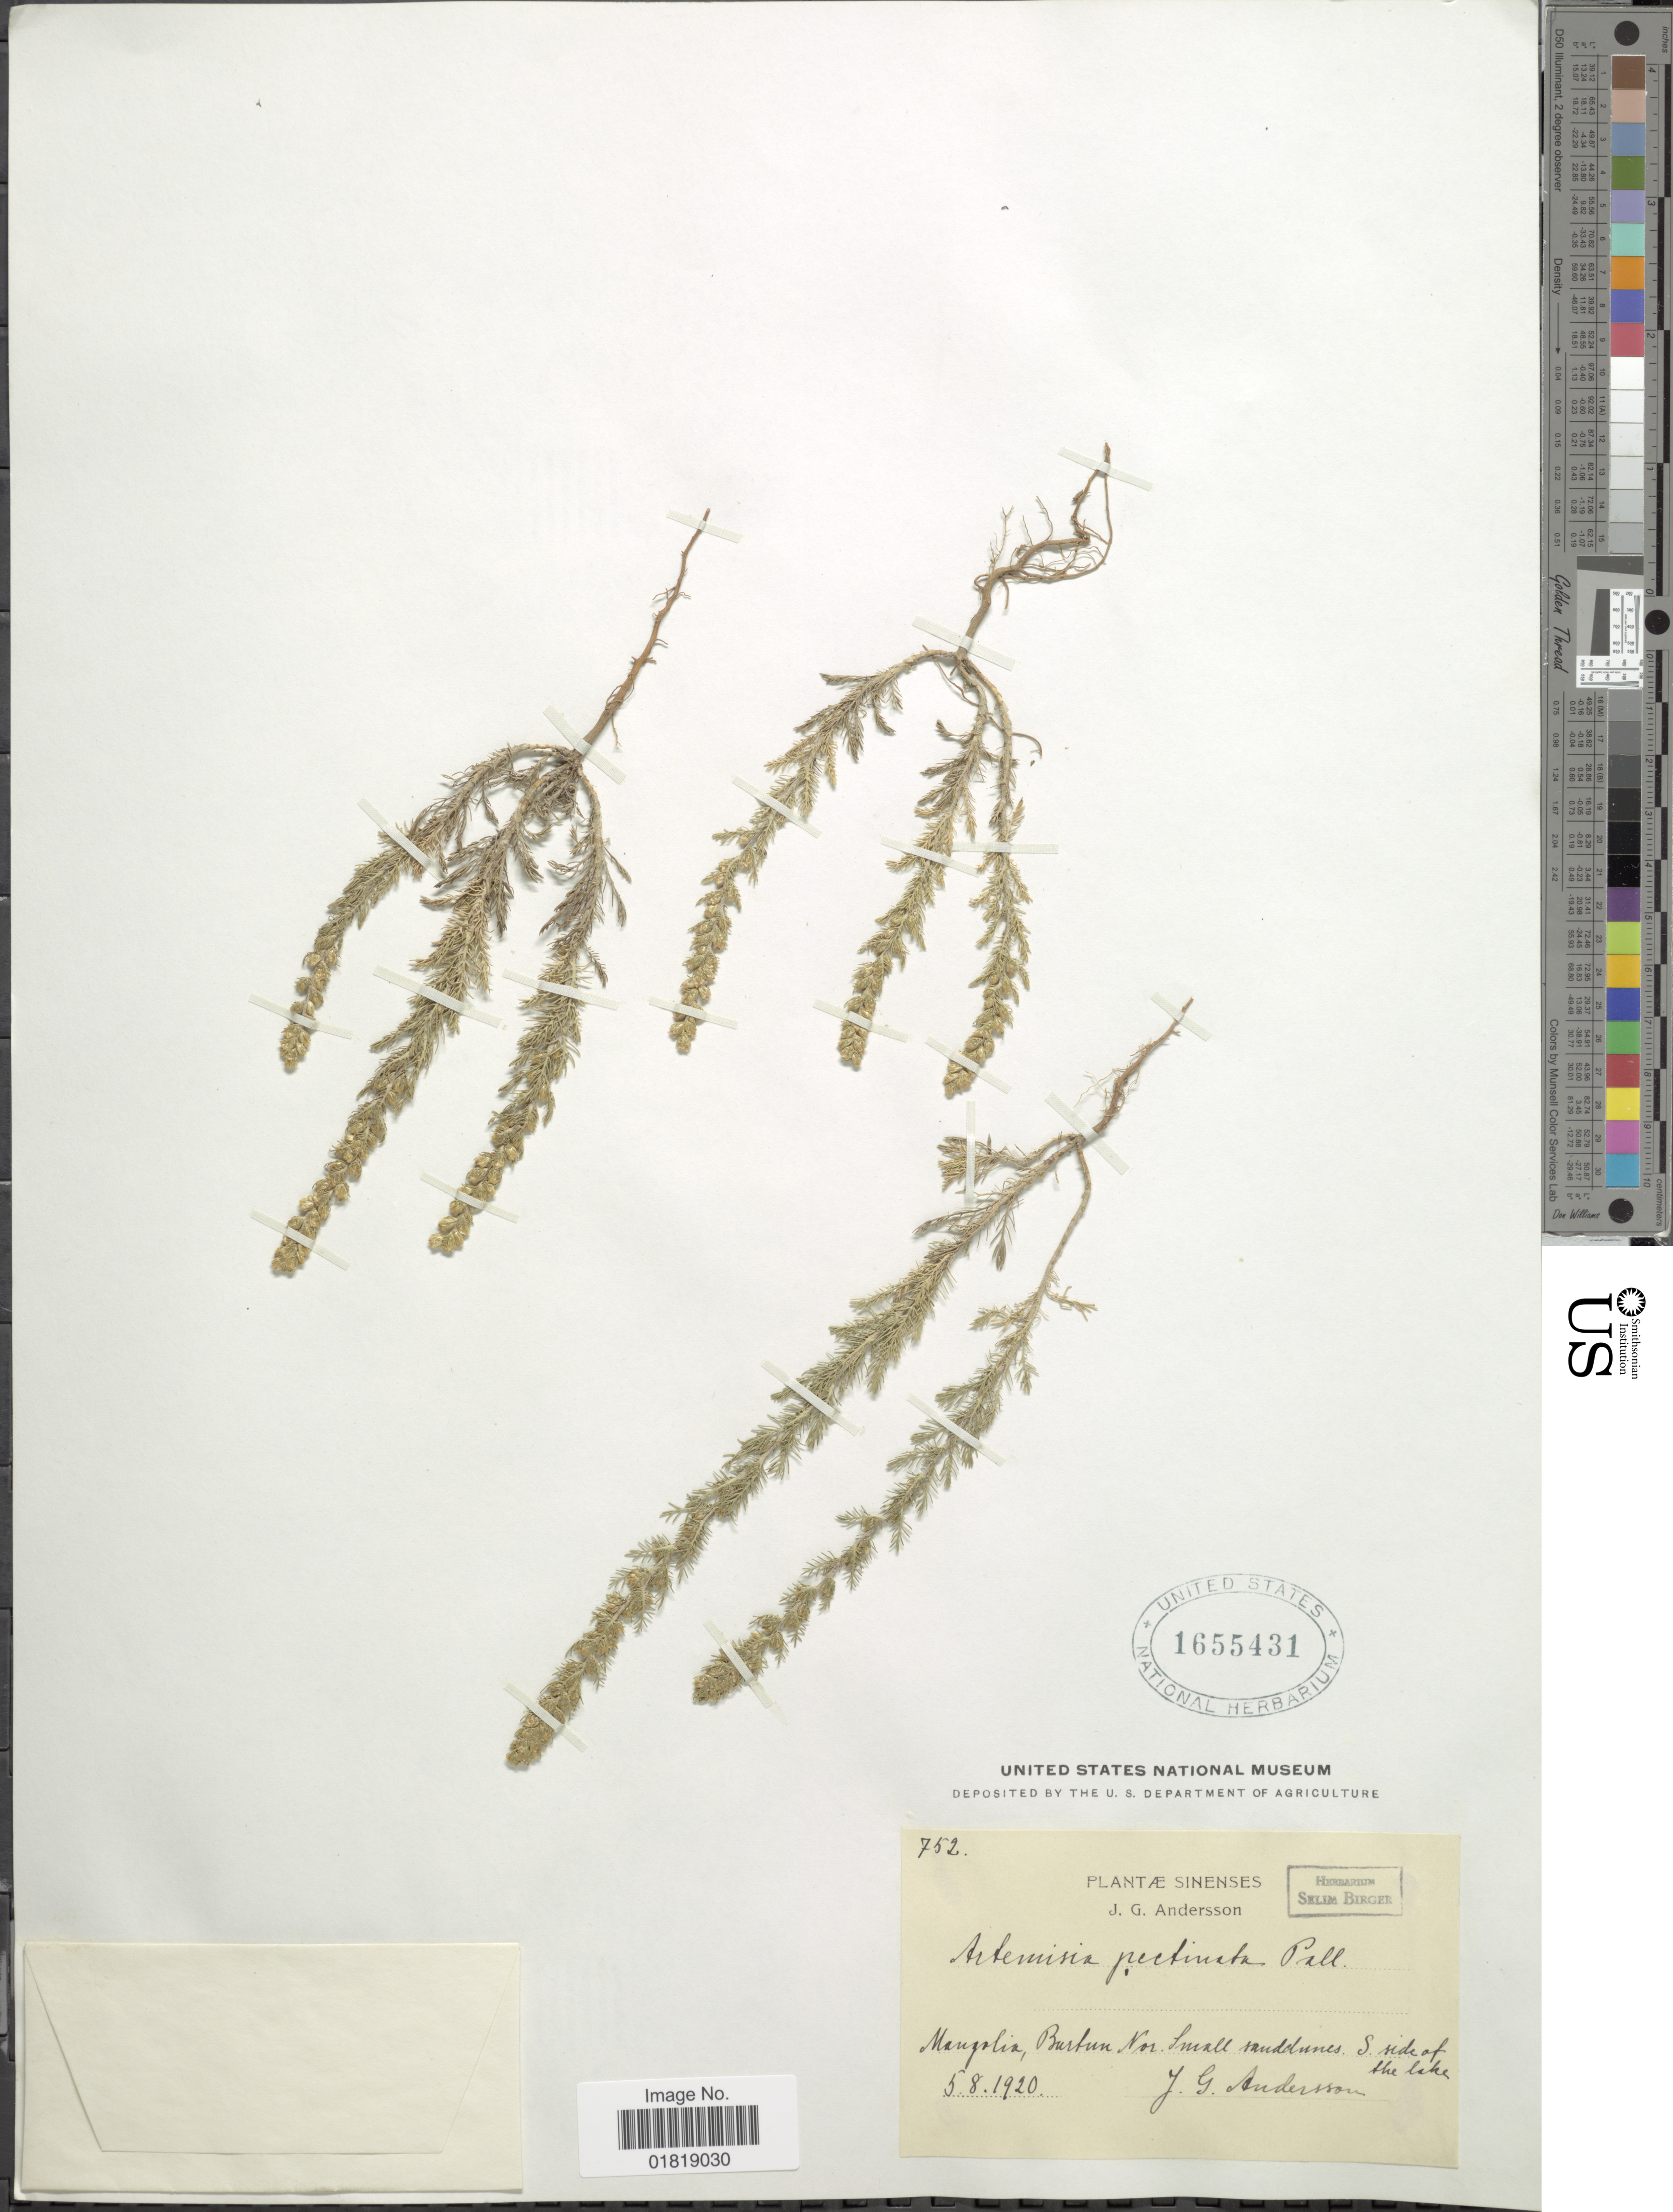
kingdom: Plantae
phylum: Tracheophyta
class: Magnoliopsida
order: Asterales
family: Asteraceae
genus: Artemisia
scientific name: Artemisia pectinata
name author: Pall.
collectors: J. G. Andersson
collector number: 752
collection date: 1920-08-05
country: Mongolia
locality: Mongolia, Burtun Nor Small sanddunes, S. side of the lake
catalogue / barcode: US 1655431